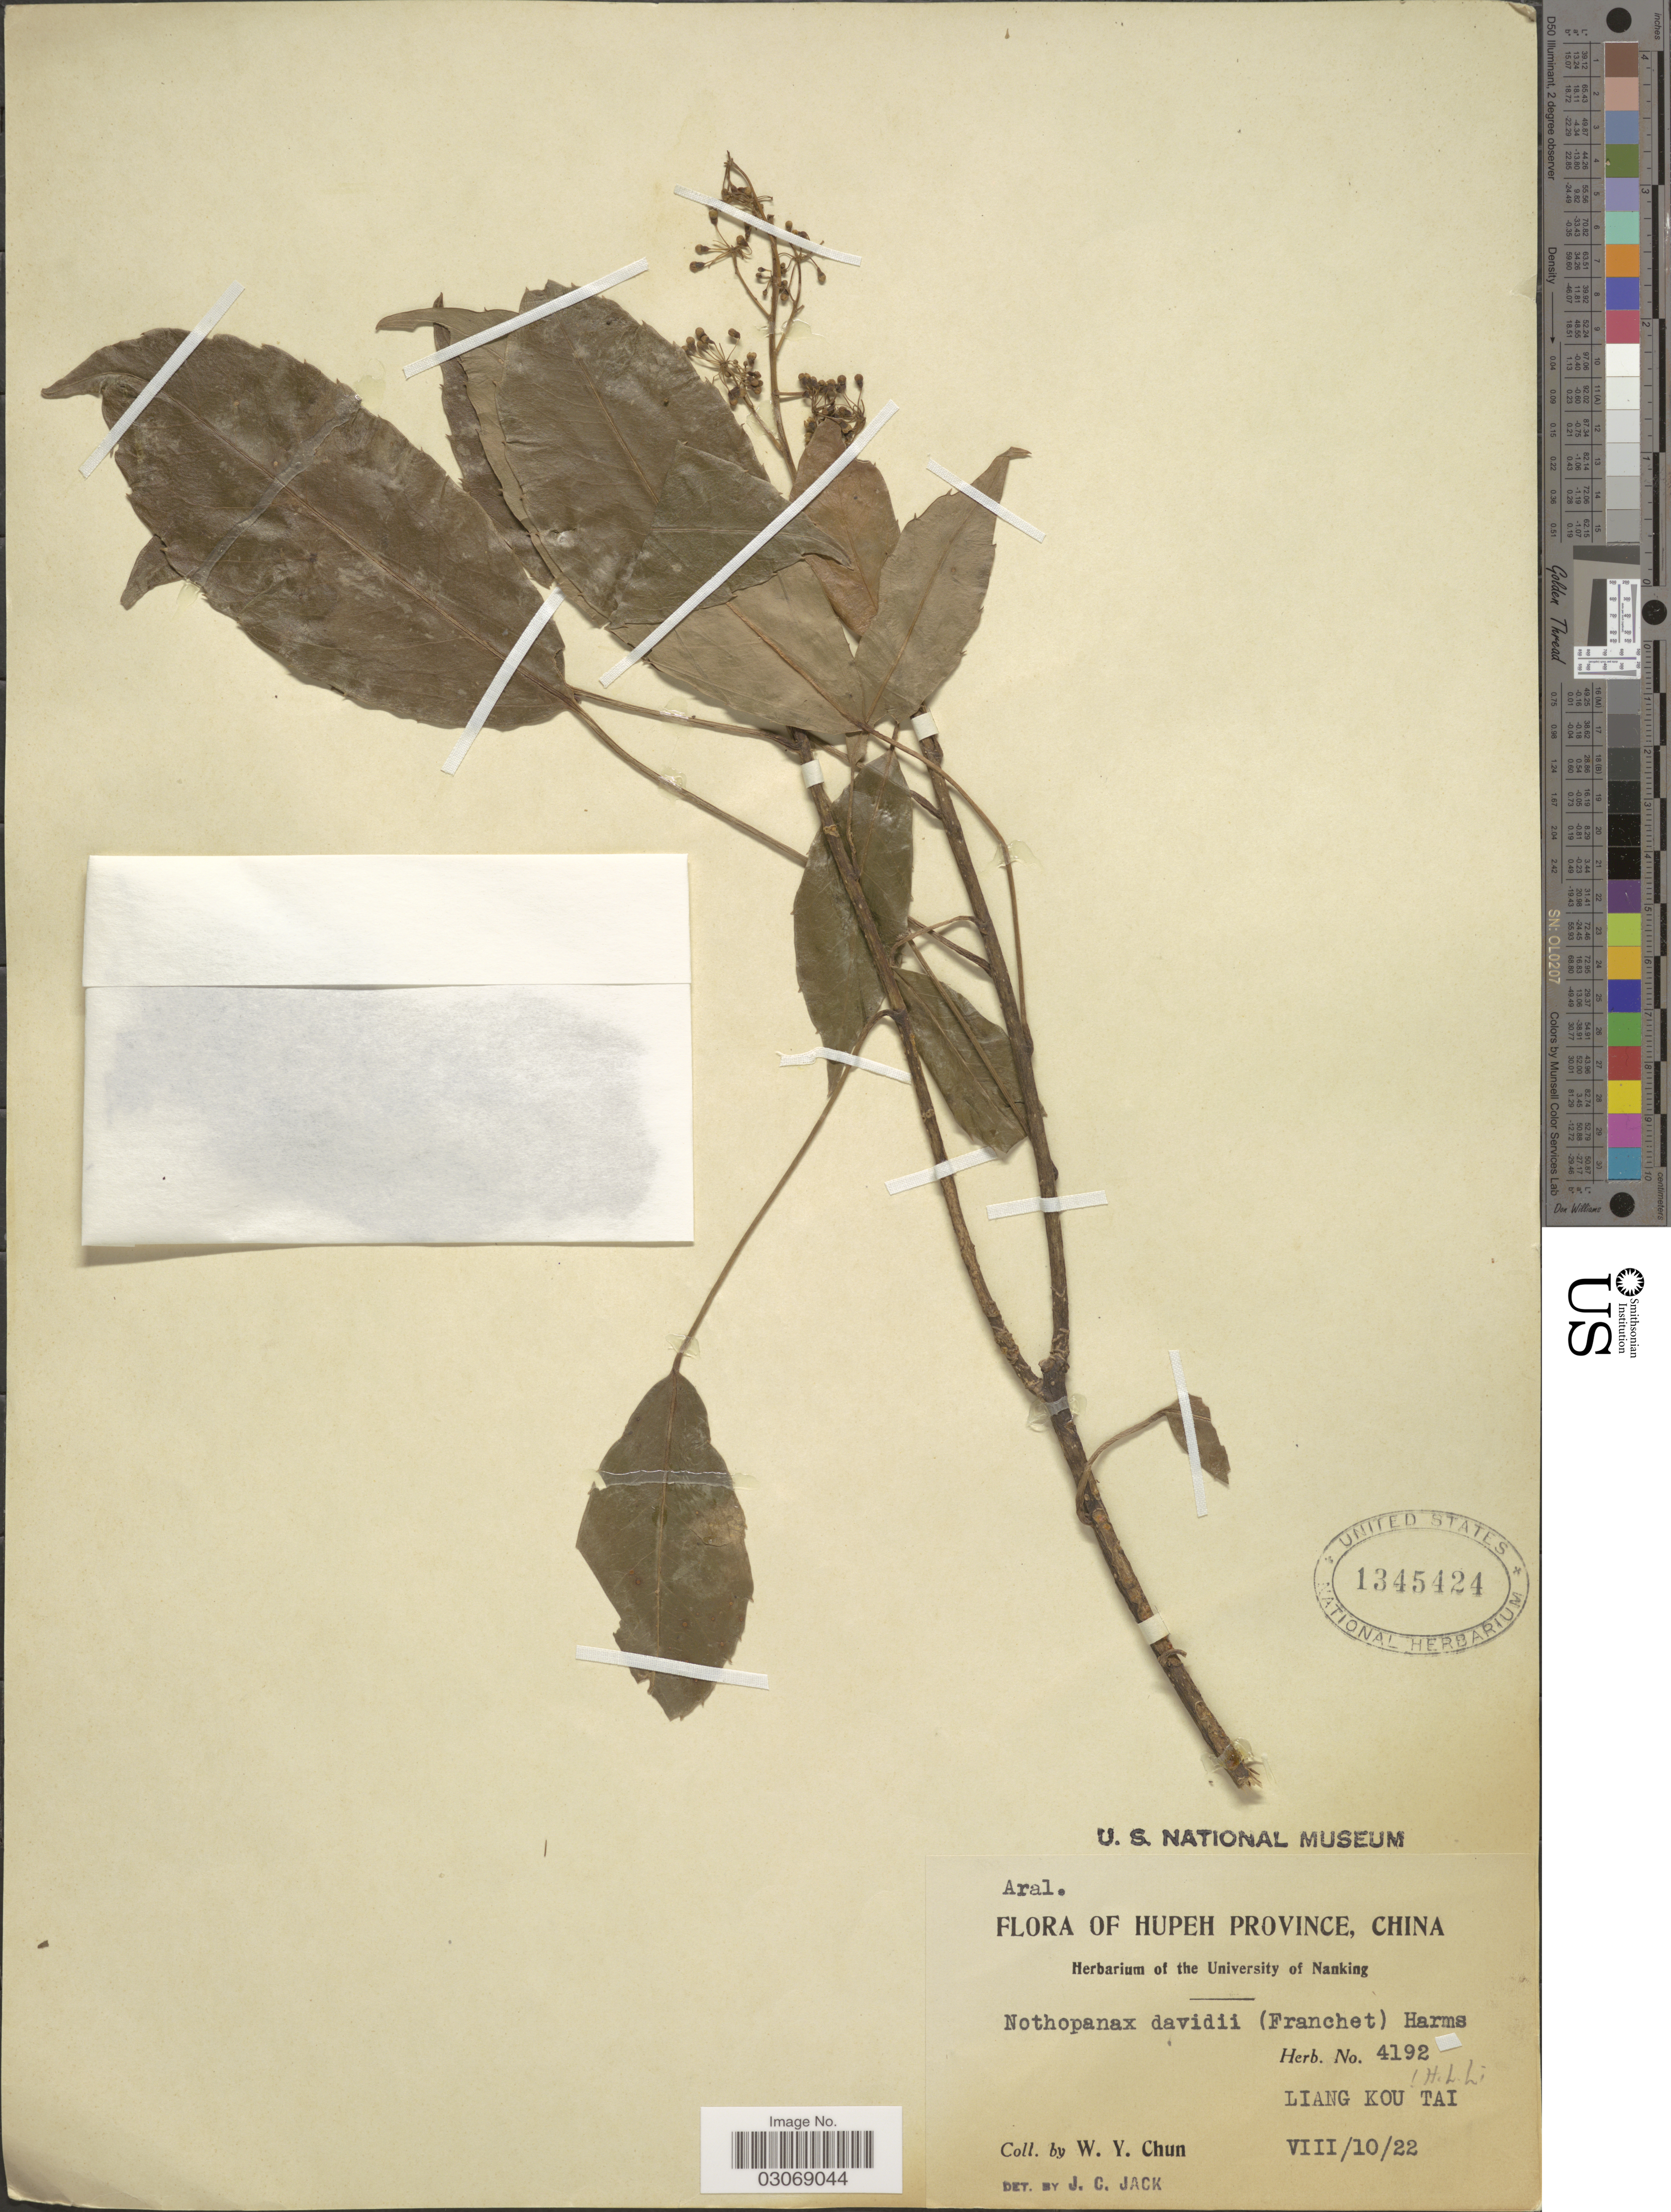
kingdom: Plantae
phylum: Tracheophyta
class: Magnoliopsida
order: Apiales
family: Araliaceae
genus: Nothopanax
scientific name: Nothopanax davidii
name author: (Franch.) Harms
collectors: W. Y. Chun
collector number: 4192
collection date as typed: Transcribed d/m/y: 10/8/22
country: China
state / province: Hubei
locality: Hupeh. Liang Kou Tai.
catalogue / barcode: US 1345424